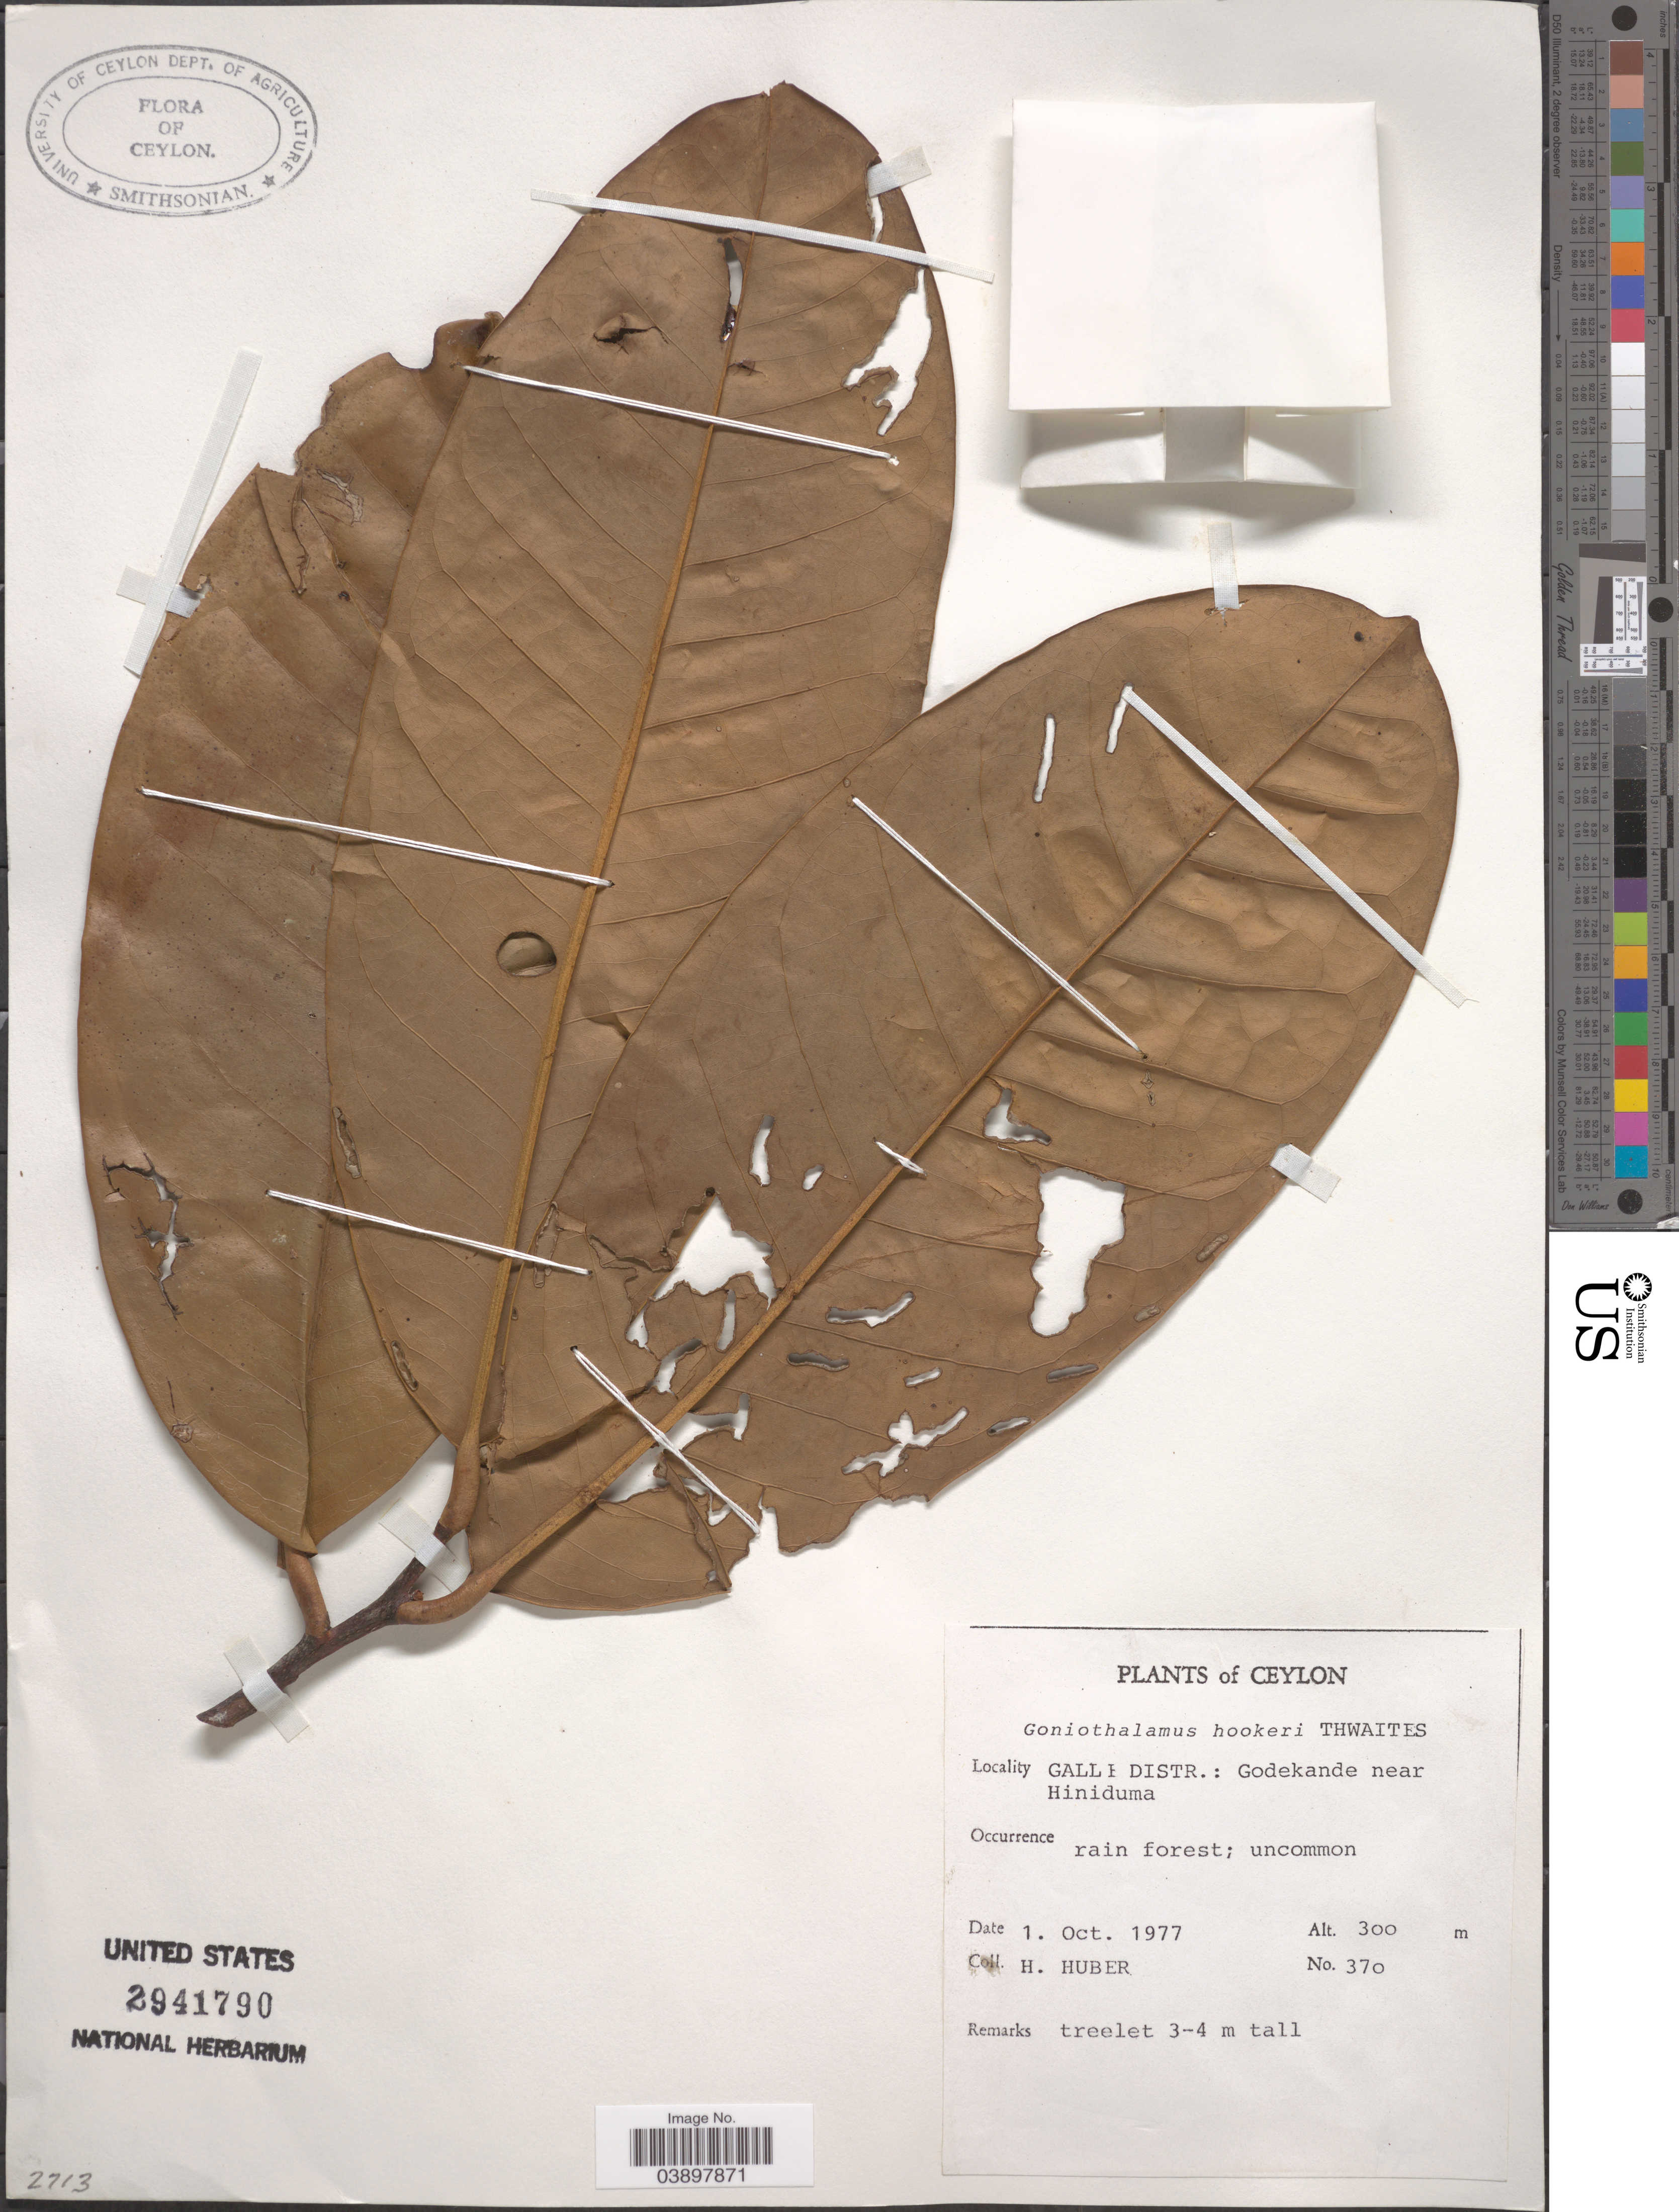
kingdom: Plantae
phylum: Tracheophyta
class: Magnoliopsida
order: Magnoliales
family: Annonaceae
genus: Goniothalamus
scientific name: Goniothalamus hookeri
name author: Thwaites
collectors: H. Huber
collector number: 370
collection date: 1977-10-01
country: Sri Lanka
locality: Ceylon. Galle Distr.: Godekande near Hiniduma.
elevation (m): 300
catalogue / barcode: US 2941790